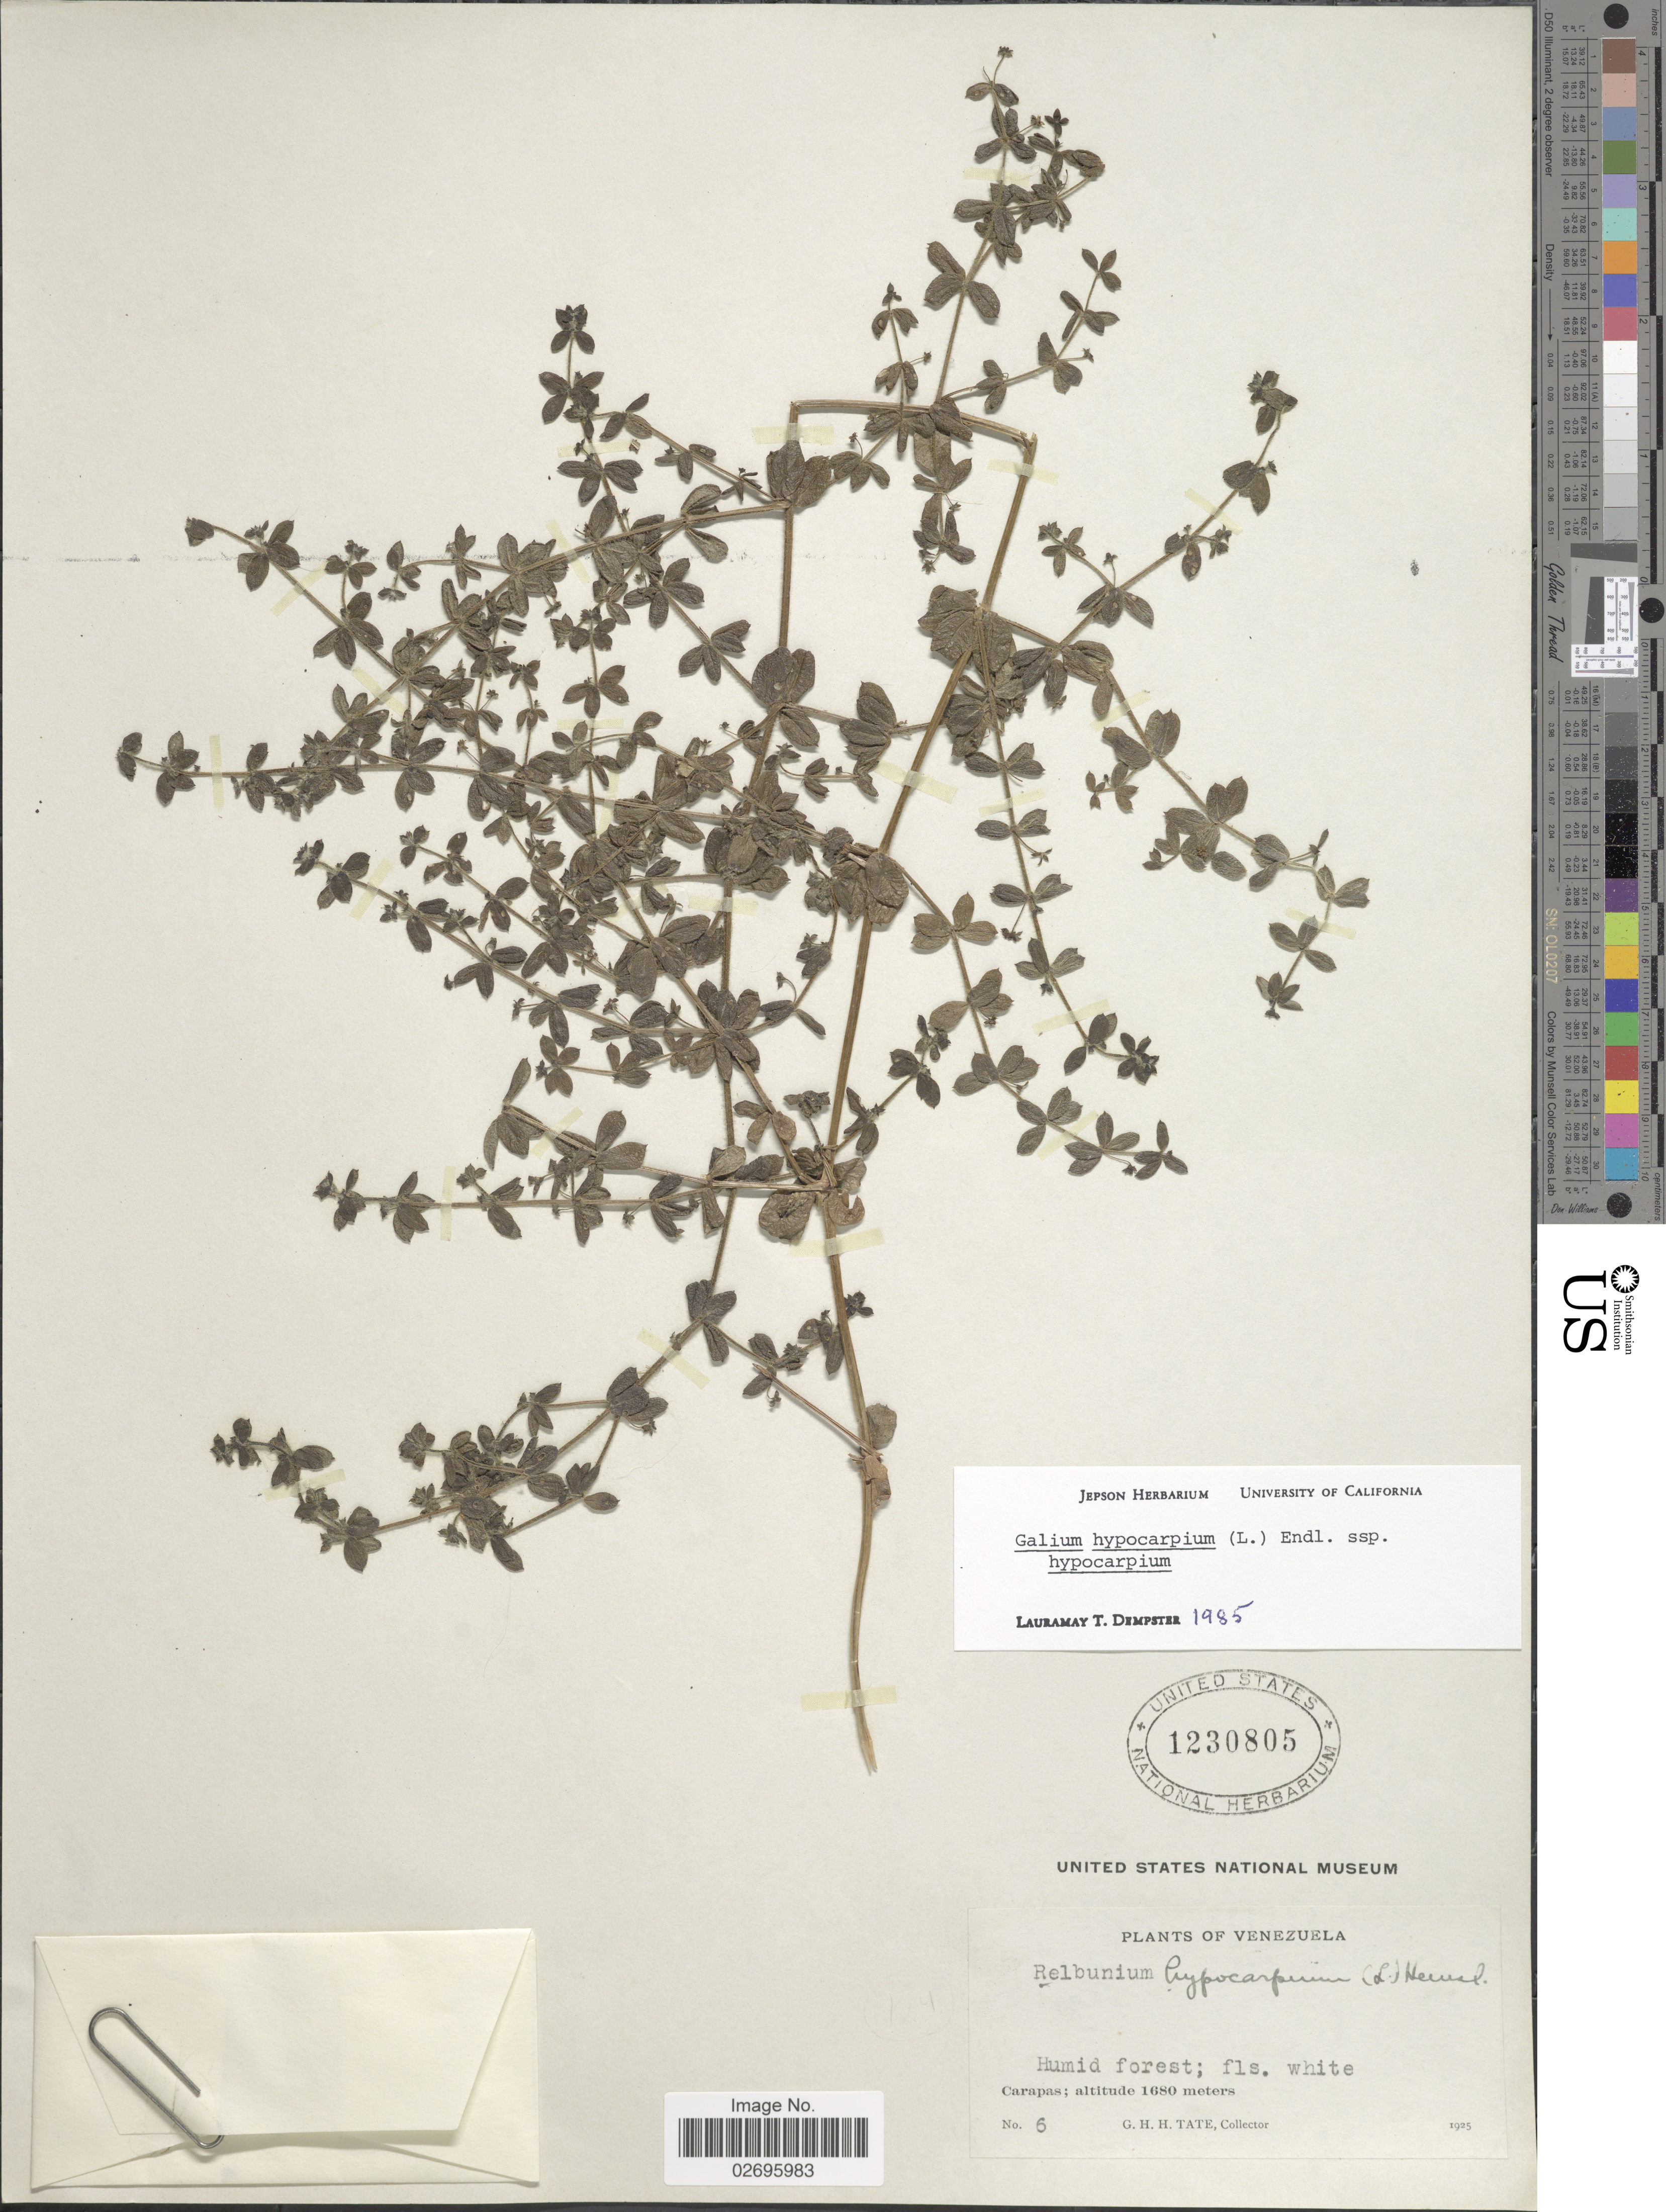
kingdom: Plantae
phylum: Tracheophyta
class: Magnoliopsida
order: Gentianales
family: Rubiaceae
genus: Galium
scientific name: Galium hypocarpium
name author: (L.) Endl. ex Griseb.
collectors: G. H. H.Tate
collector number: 6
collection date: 1925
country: Venezuela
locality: Humid forest, Carapas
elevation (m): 1680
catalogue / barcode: US 1230805